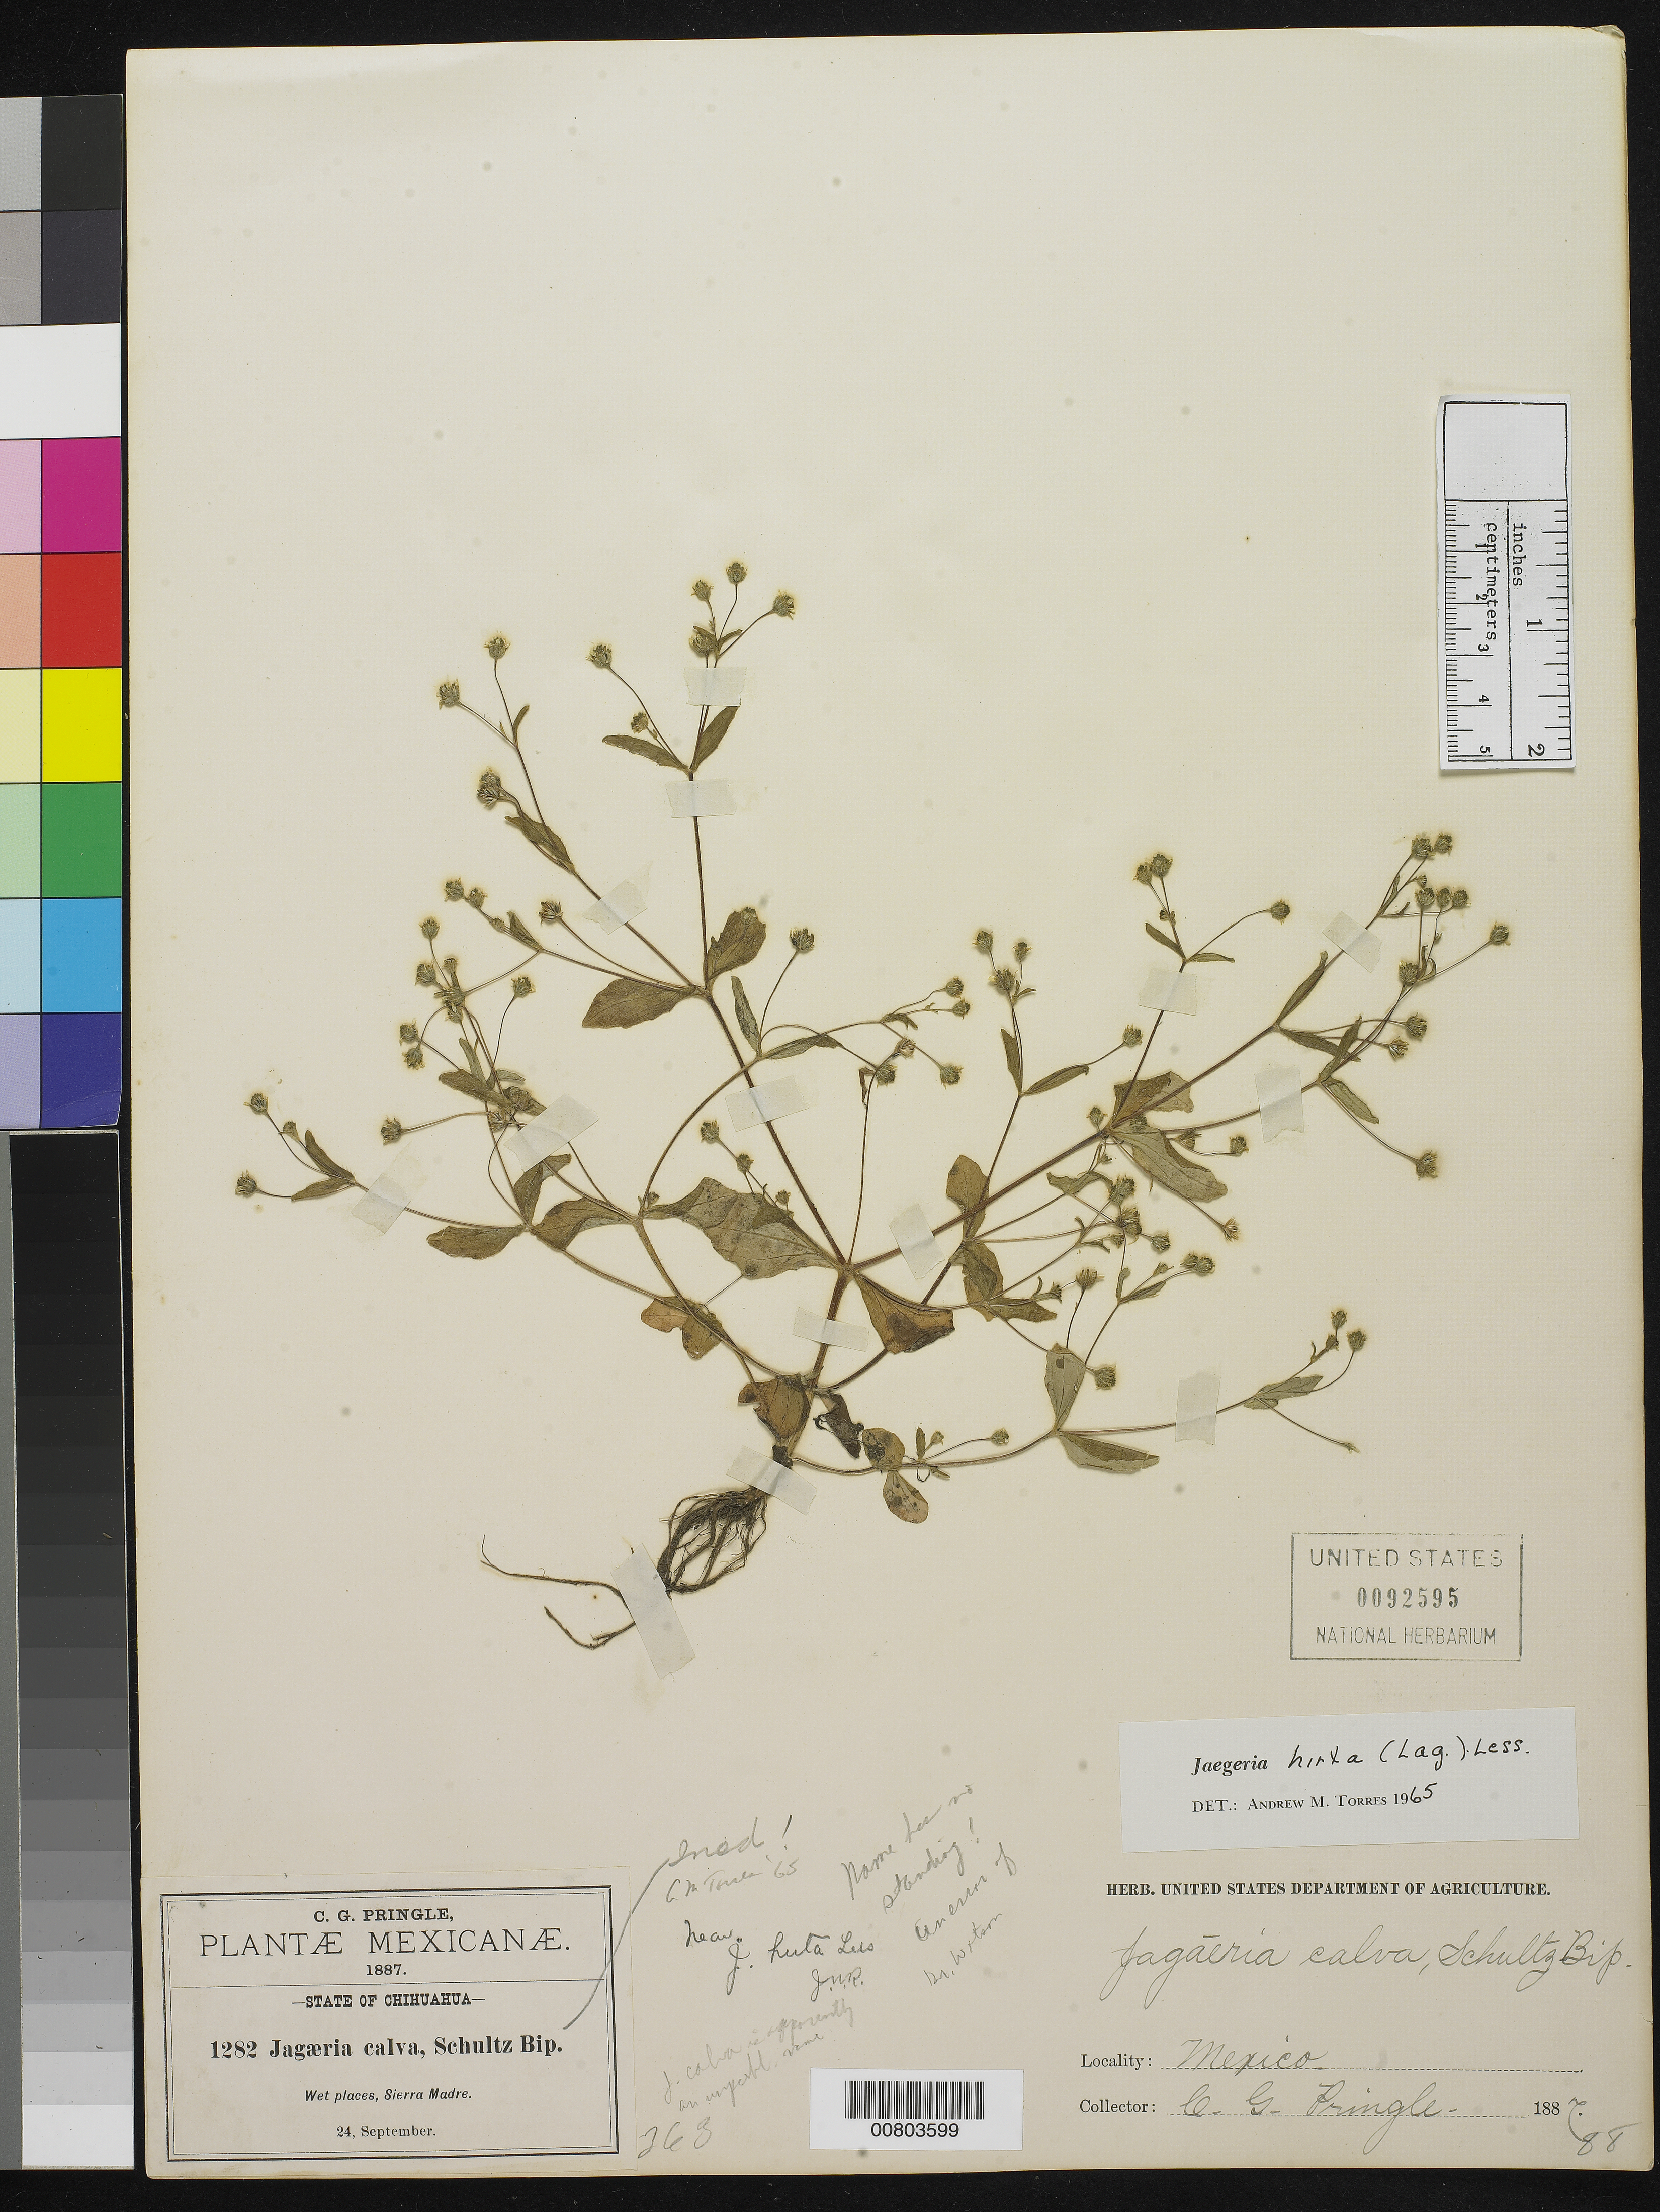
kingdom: Plantae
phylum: Tracheophyta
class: Magnoliopsida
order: Asterales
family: Asteraceae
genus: Jaegeria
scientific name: Jaegeria hirta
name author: (Lag.) Less.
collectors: C. G. Pringle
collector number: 1282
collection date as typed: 24 Sep 1887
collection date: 1887-09-24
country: Mexico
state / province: Chihuahua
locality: Sierra Madre, Chihuahua.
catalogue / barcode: US 92595